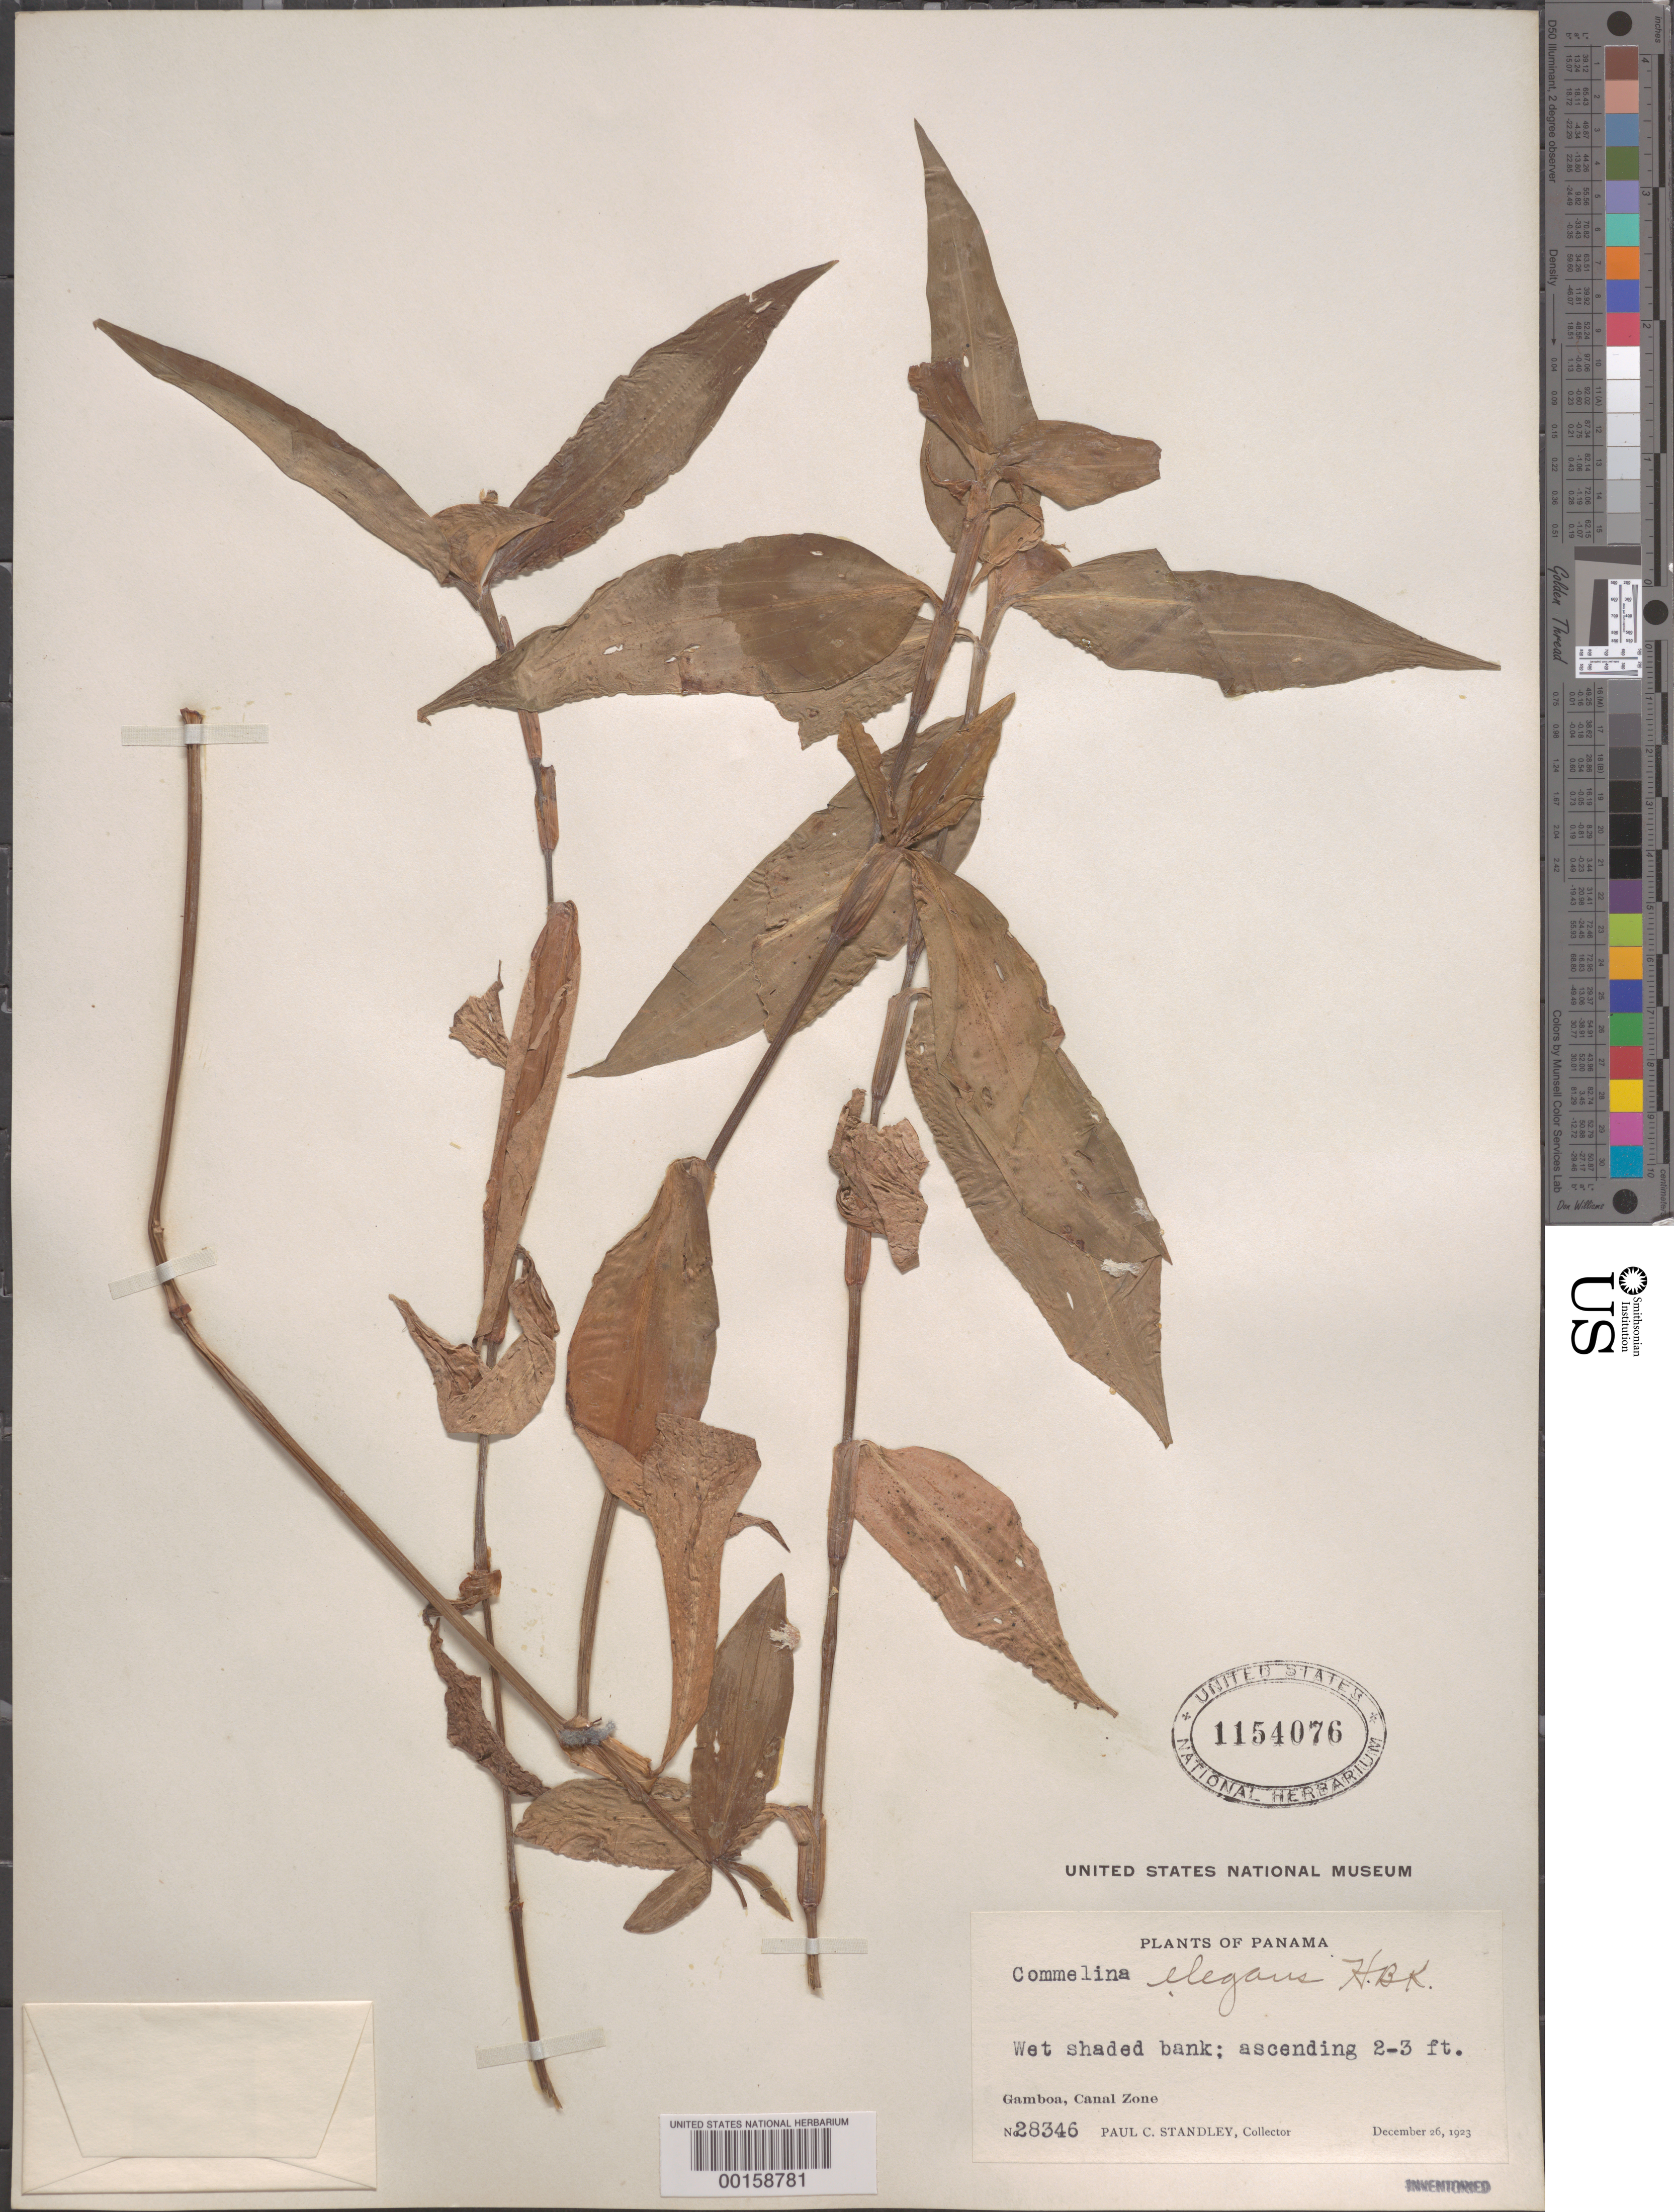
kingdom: Plantae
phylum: Tracheophyta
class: Liliopsida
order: Commelinales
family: Commelinaceae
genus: Commelina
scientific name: Commelina erecta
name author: L.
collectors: P. C. Standley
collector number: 28346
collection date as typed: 26 Dec 1923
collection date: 1923-12-26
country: Panama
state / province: Colón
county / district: Canal Zone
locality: Gamboa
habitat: Wet shaded bank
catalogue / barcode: US 1154076